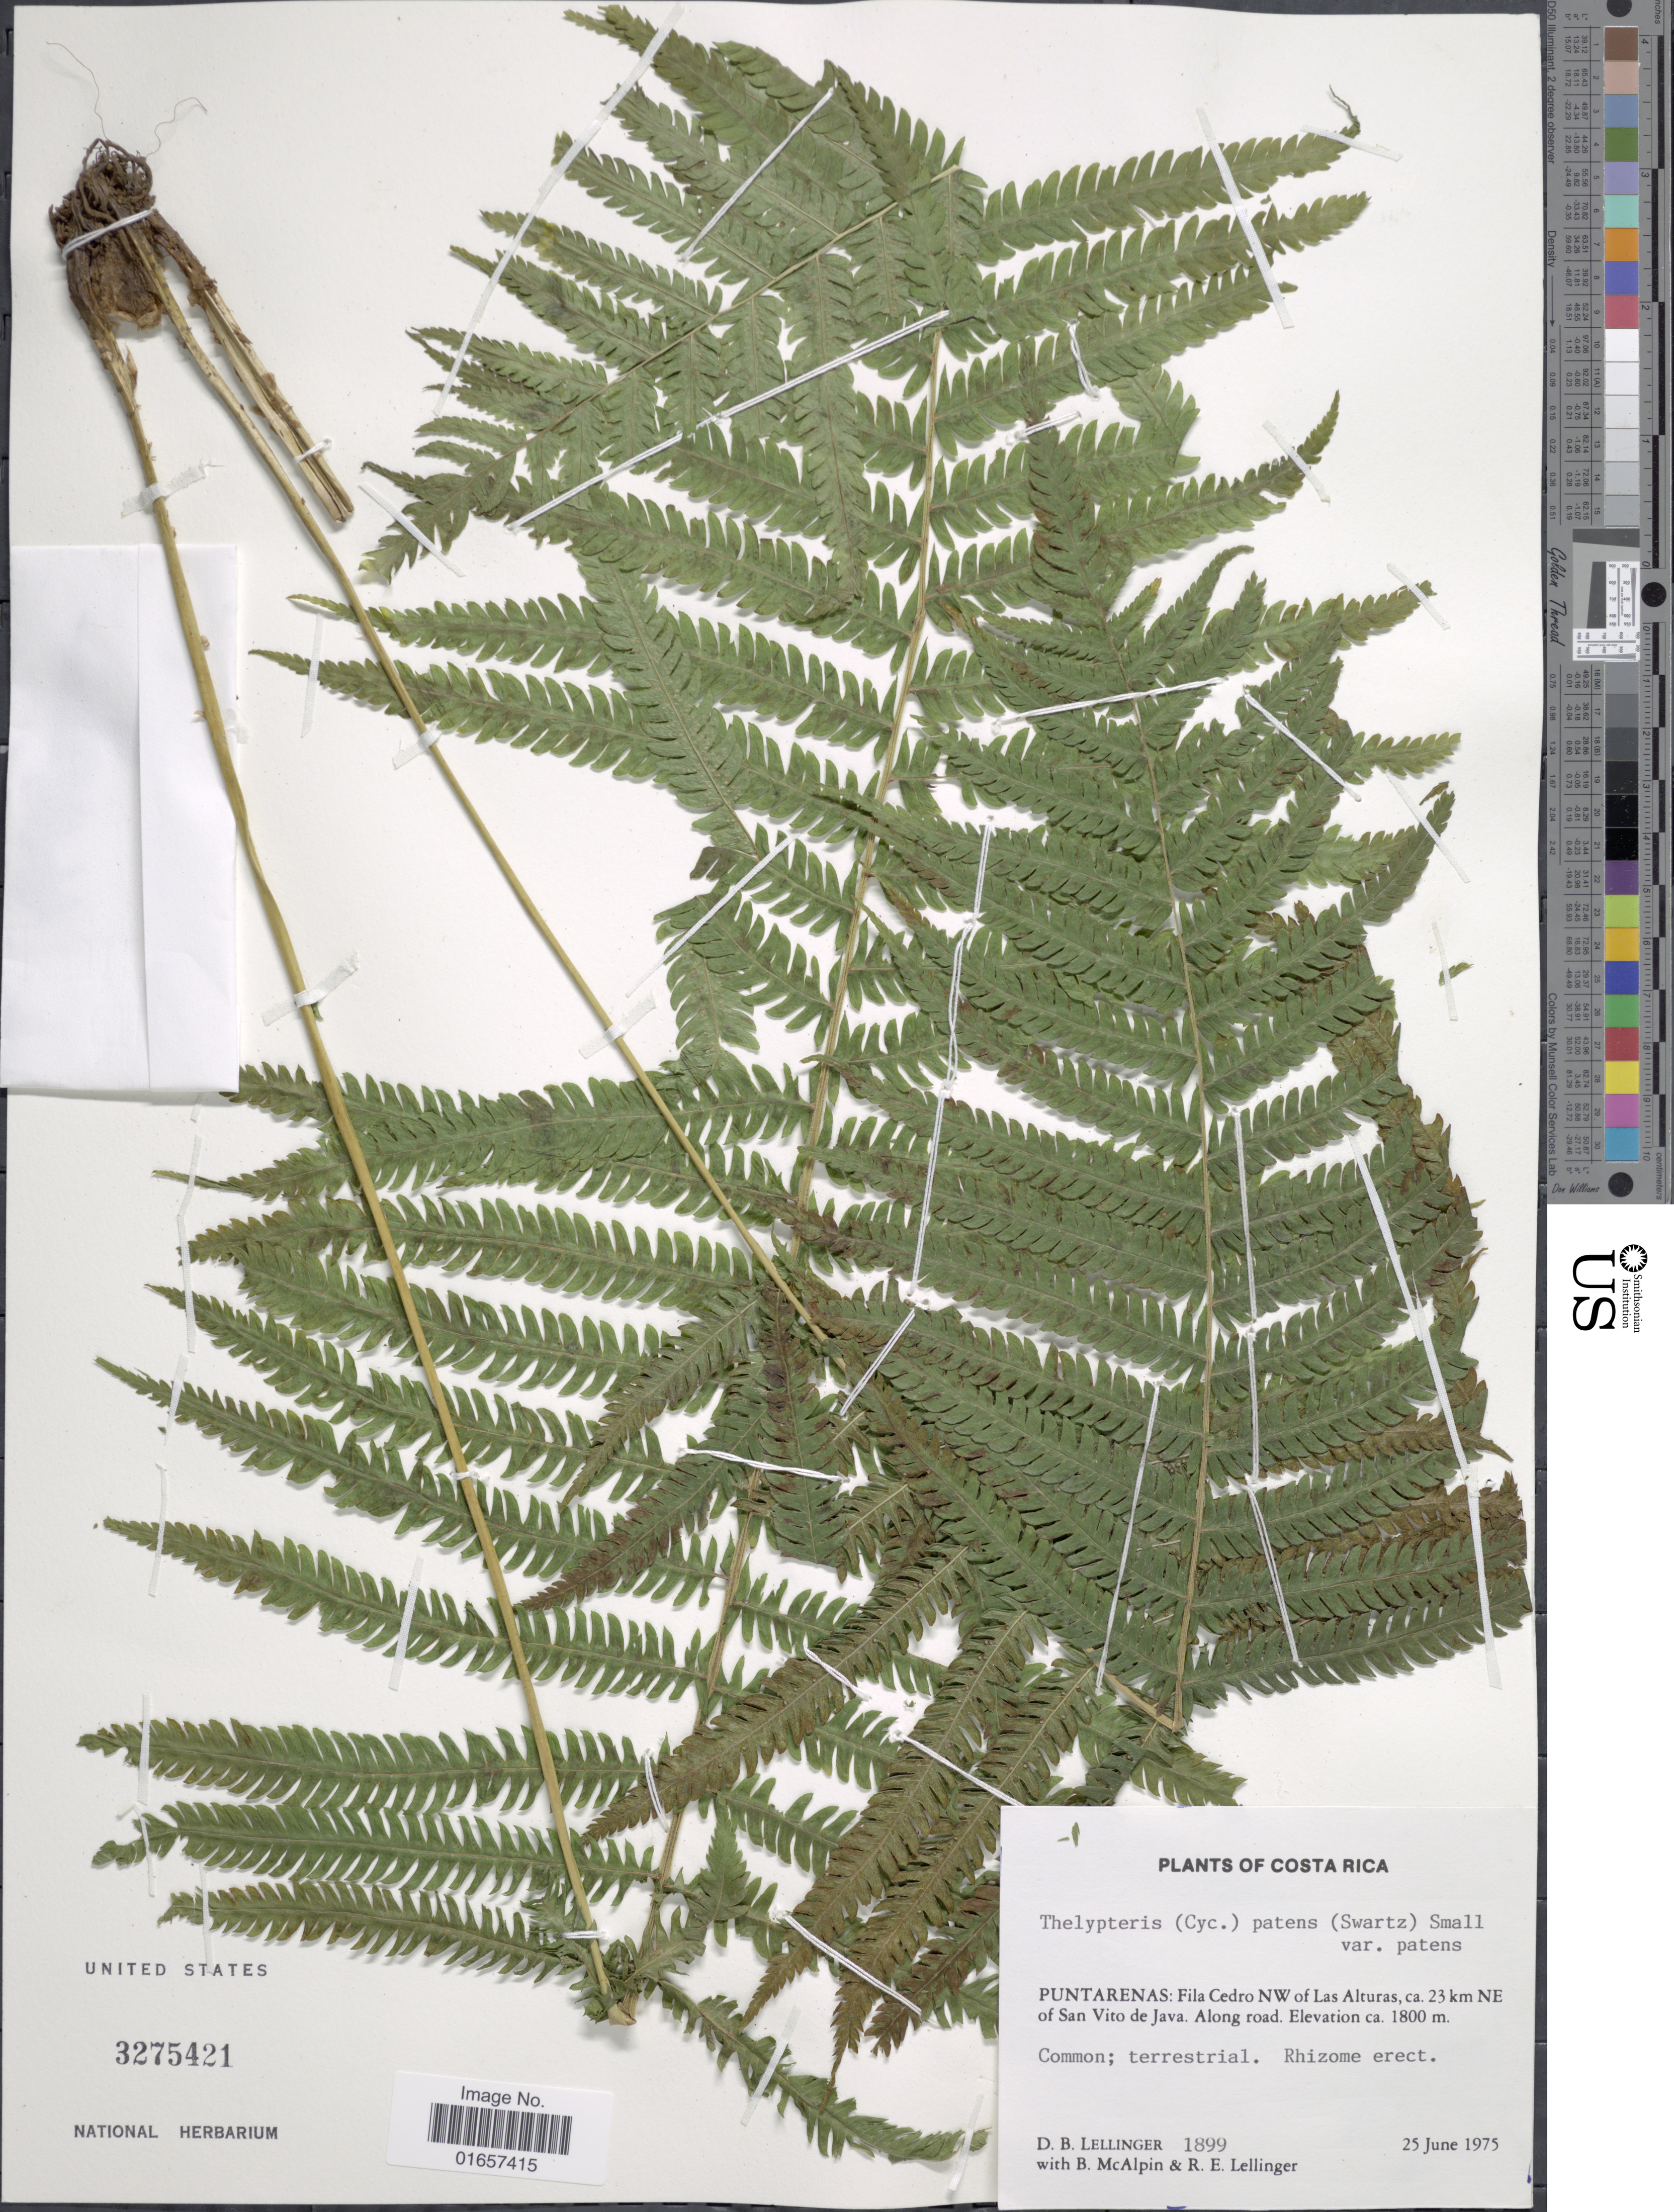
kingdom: Plantae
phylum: Tracheophyta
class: Polypodiopsida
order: Polypodiales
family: Thelypteridaceae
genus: Christella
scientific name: Christella patens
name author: (Sw.) Holttum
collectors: D. B. Lellinger, B. McAlpin & R. E. Lellinger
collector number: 1899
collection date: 1975-06-25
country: Costa Rica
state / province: Puntarenas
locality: Costa Rica, Fila Cedro NW of Las Alturas, ca. 23 km NE of San Vito de Java. Along road.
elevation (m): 1800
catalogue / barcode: US 3275421